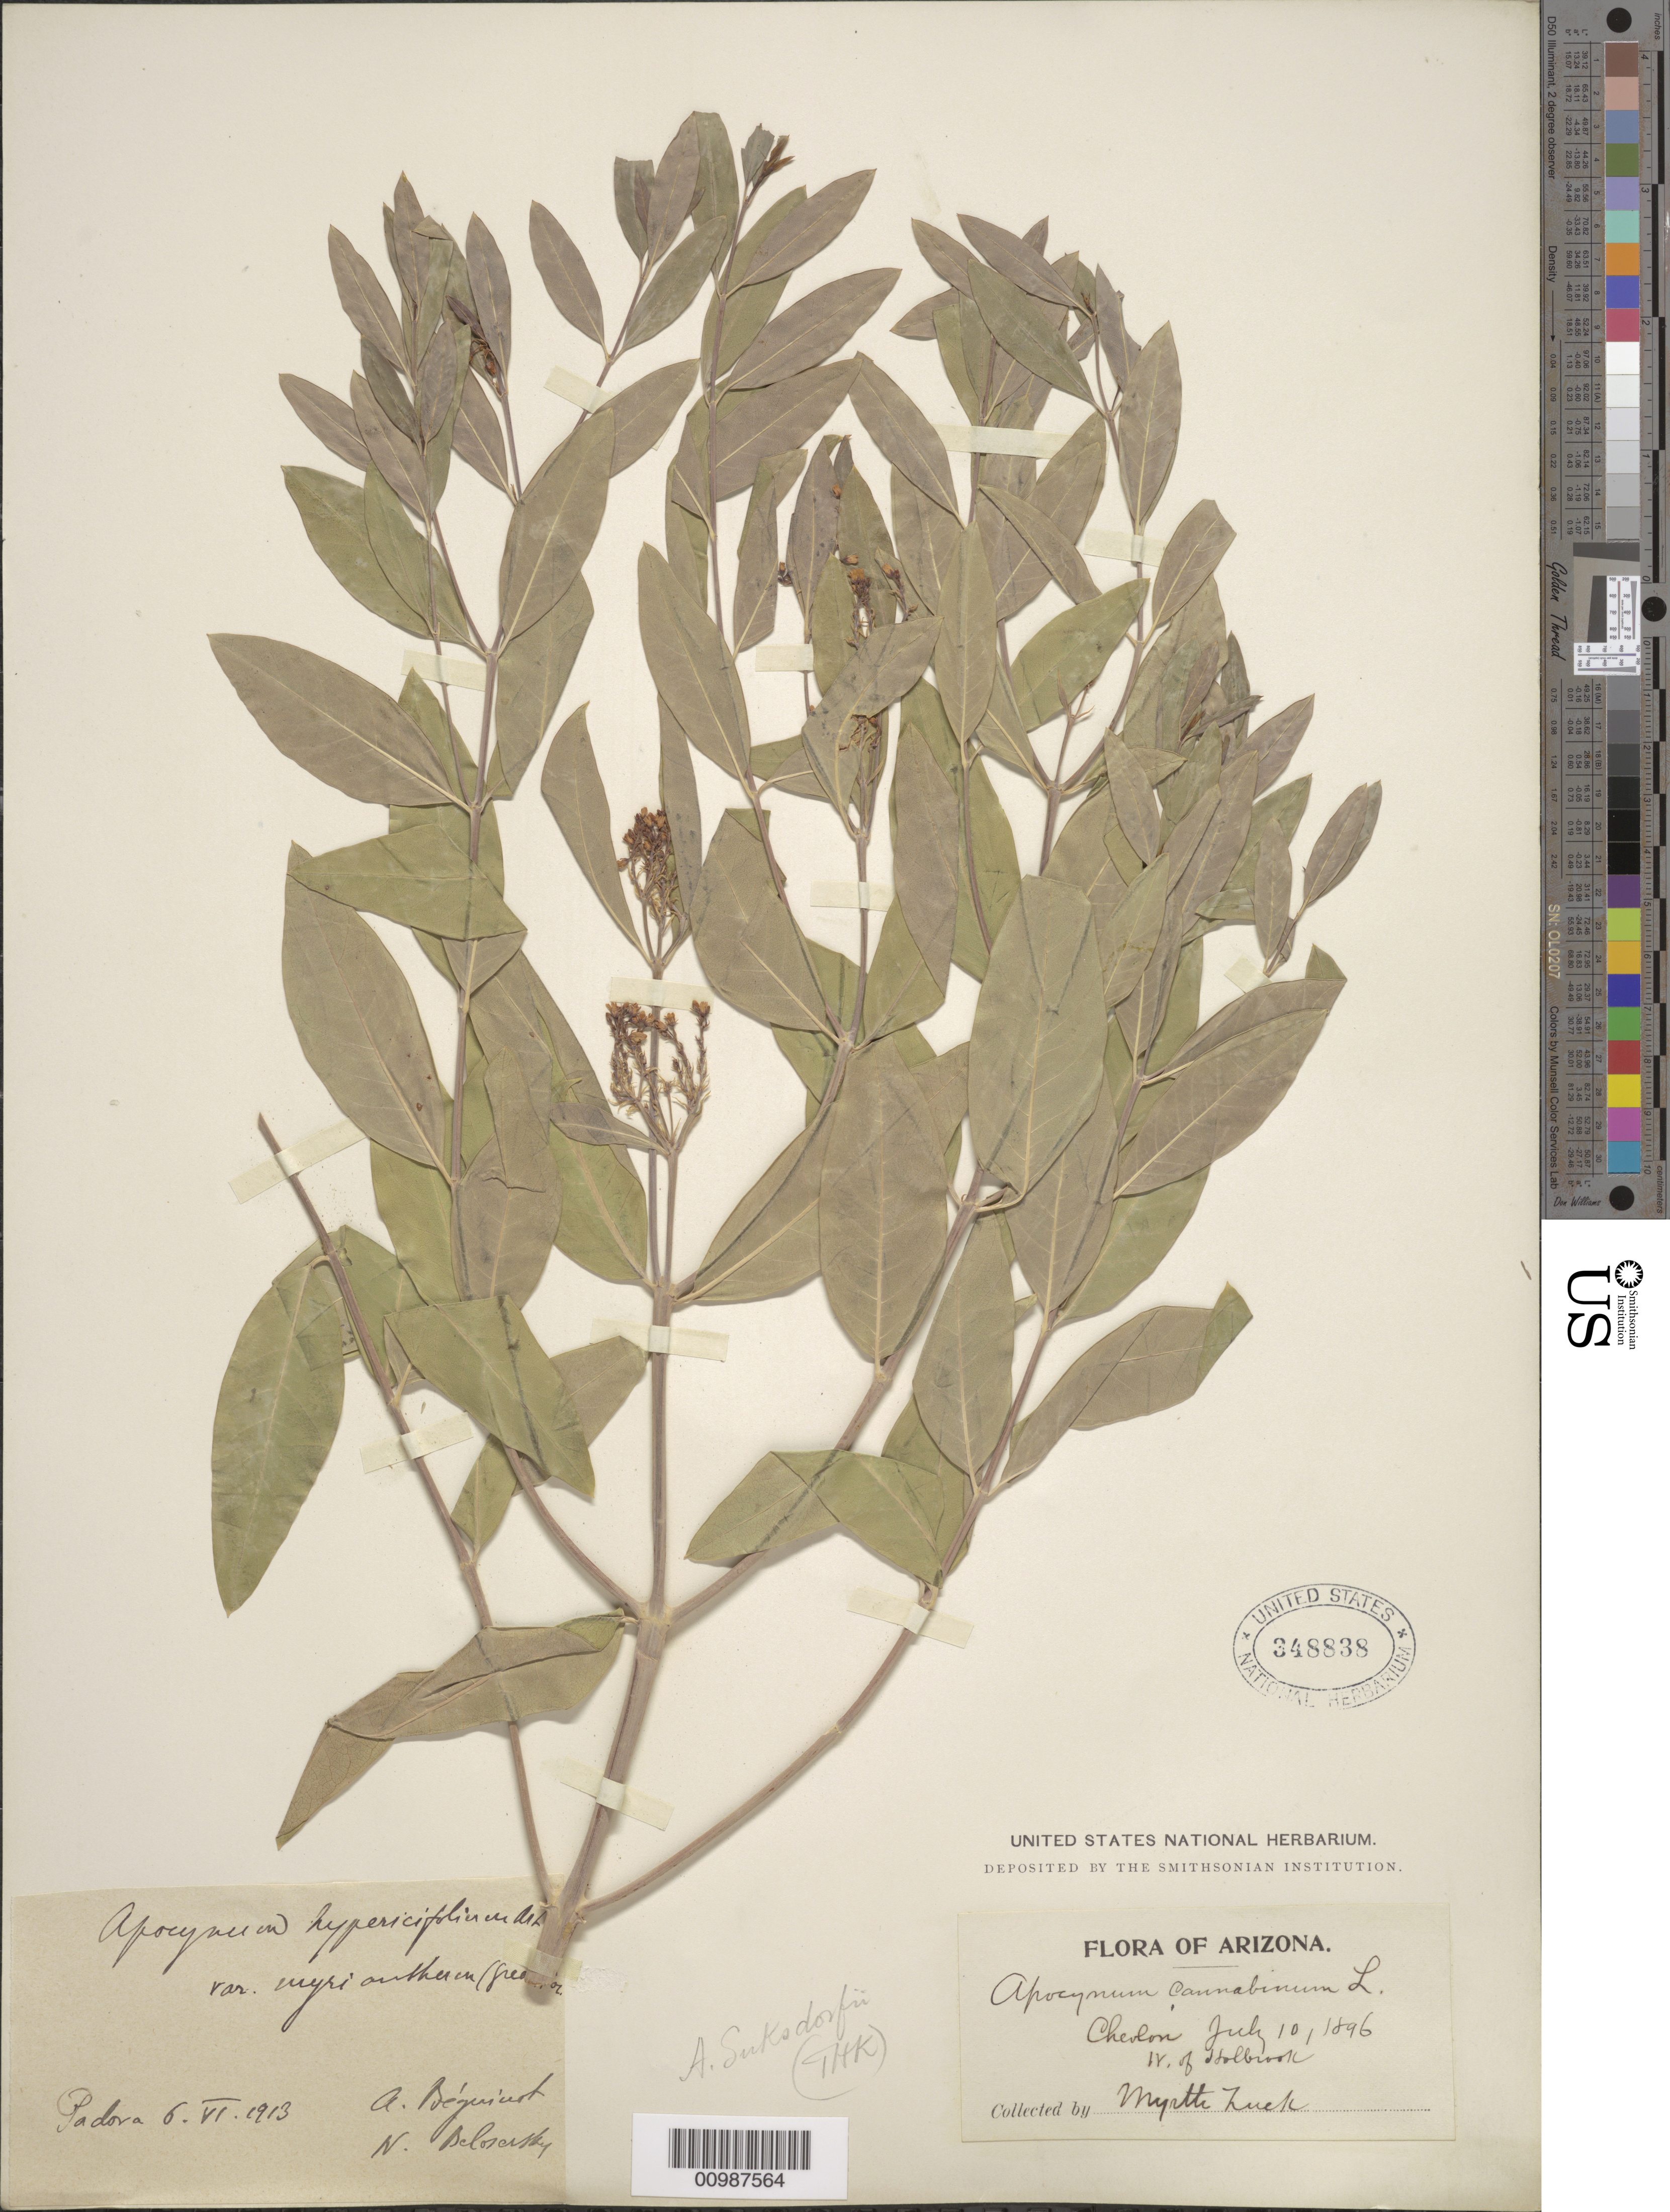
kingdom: Plantae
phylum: Tracheophyta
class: Magnoliopsida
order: Gentianales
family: Apocynaceae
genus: Apocynum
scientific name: Apocynum cannabinum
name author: L.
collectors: M. Zuck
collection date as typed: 10 Jul 1896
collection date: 1896-07-10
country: United States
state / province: Arizona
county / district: Navajo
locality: Chevlon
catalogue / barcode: US 348838